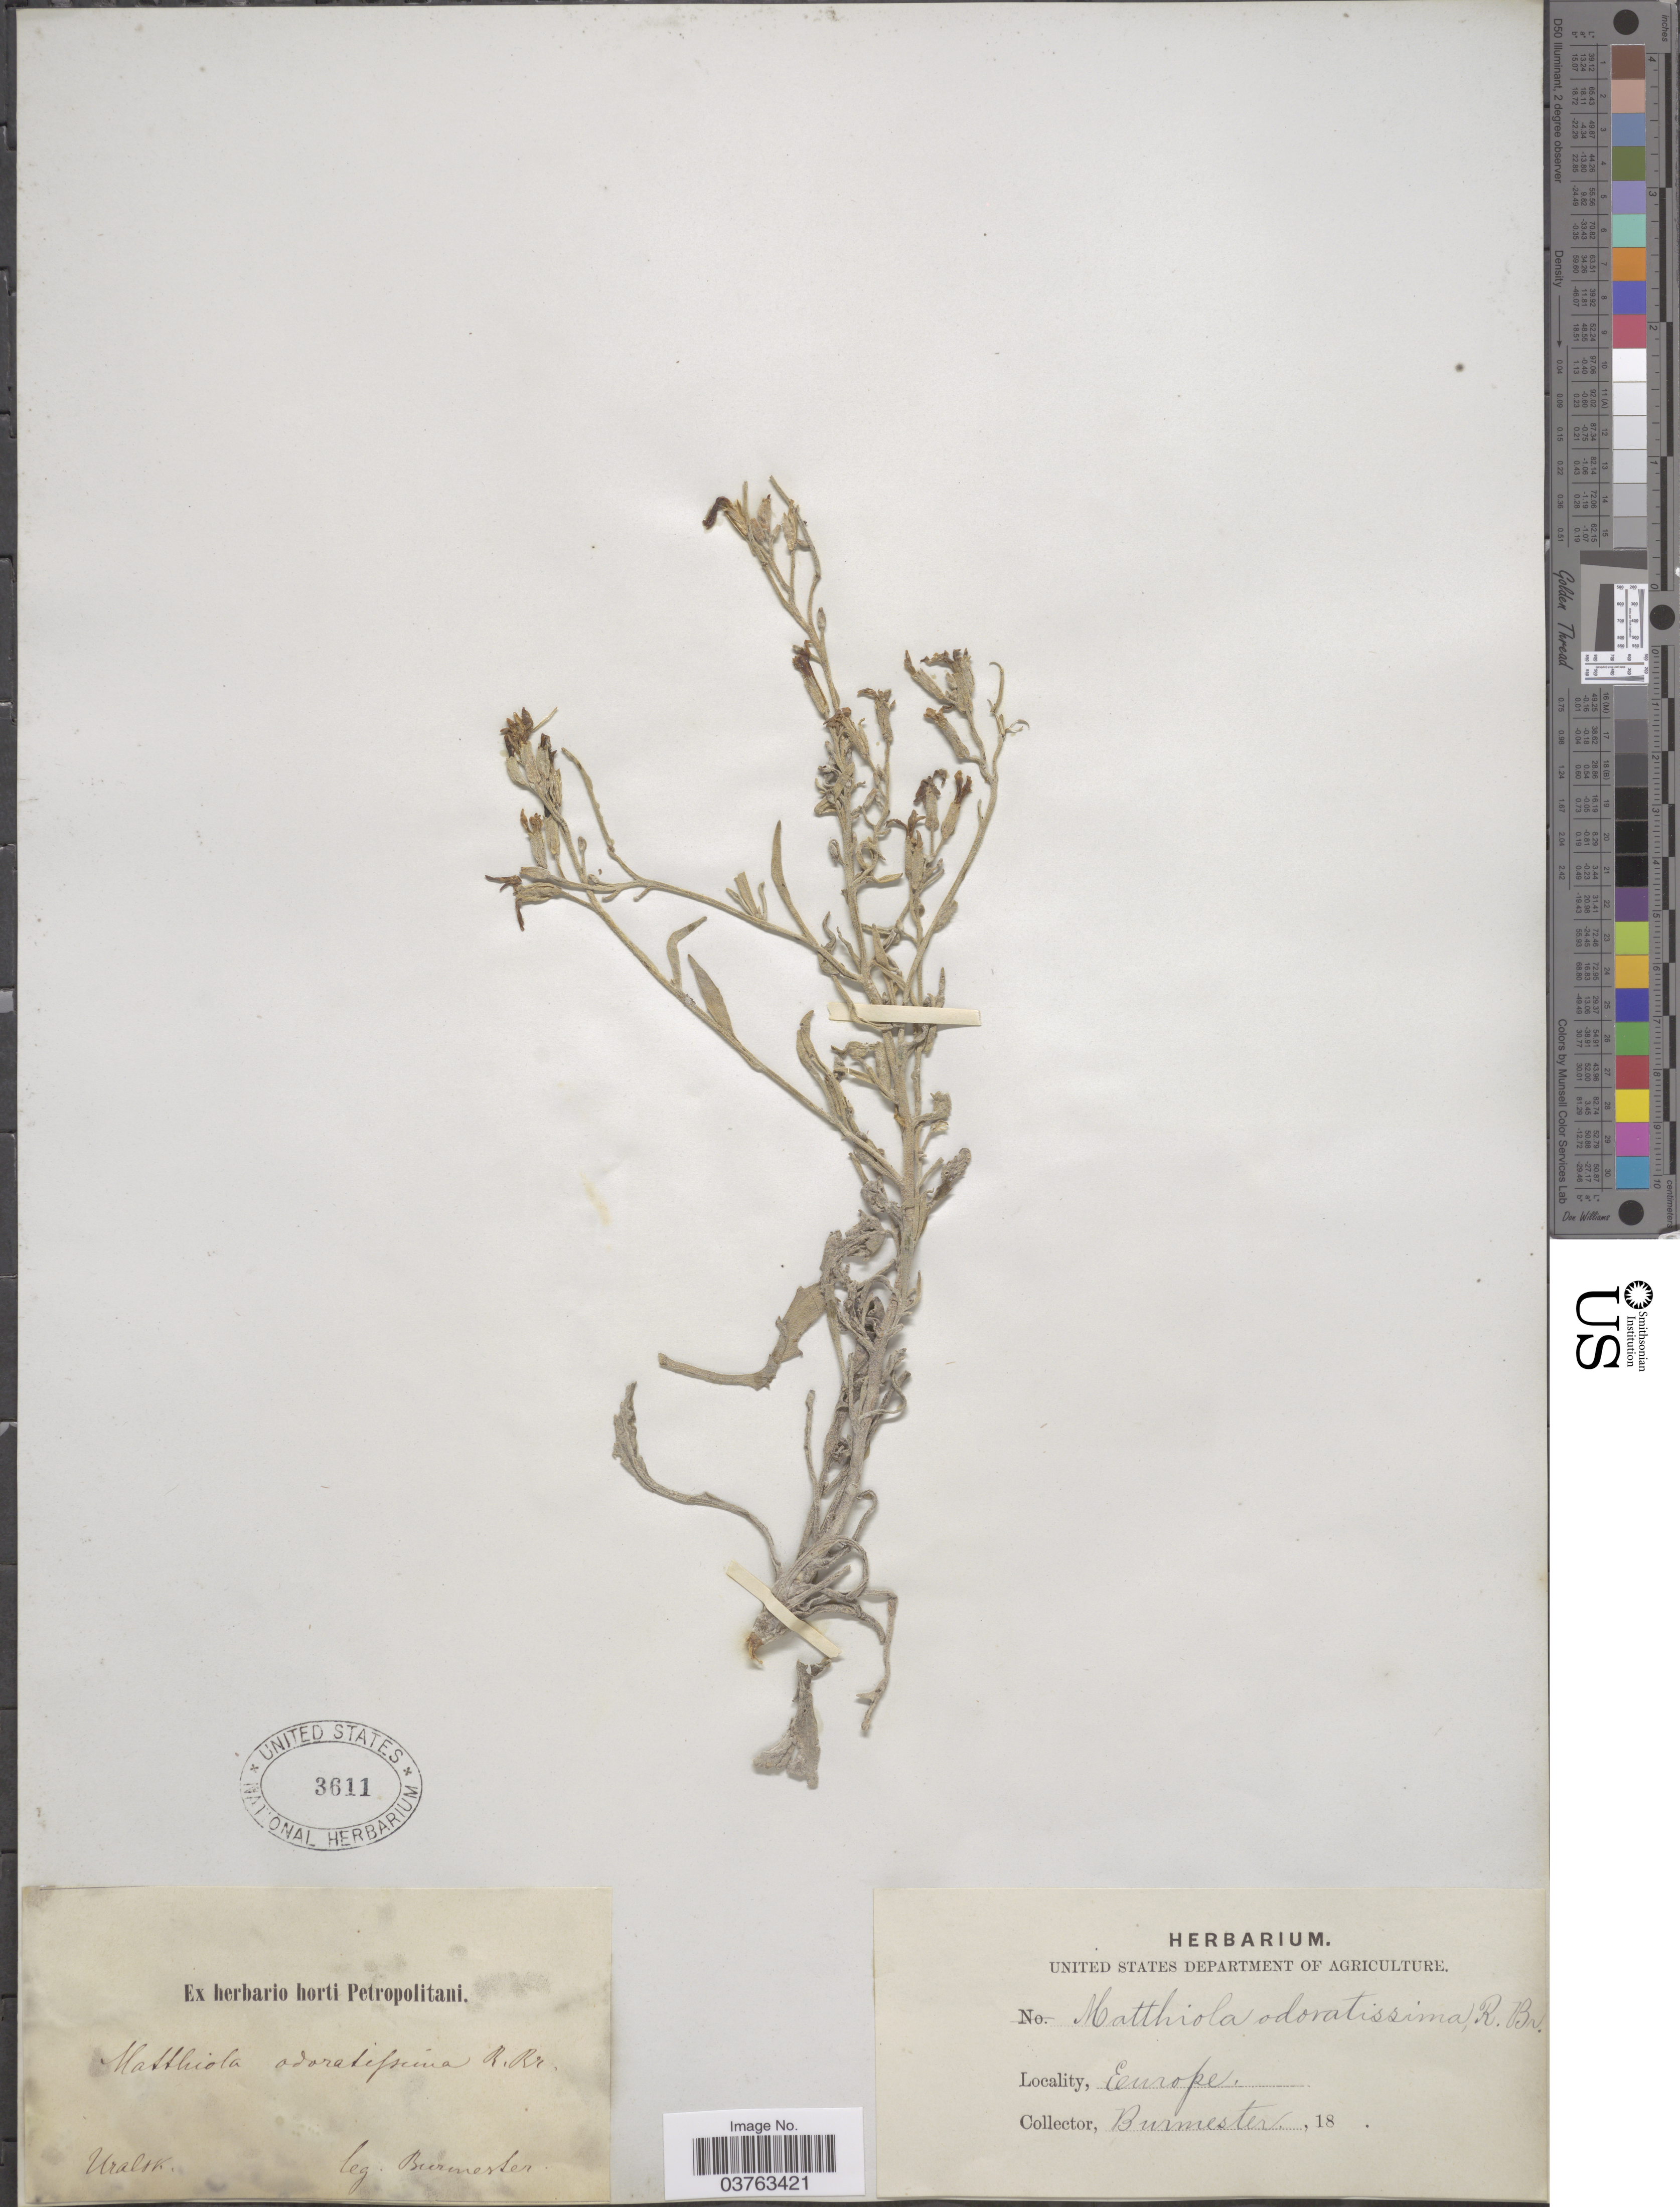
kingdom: Plantae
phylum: Tracheophyta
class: Magnoliopsida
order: Brassicales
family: Brassicaceae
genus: Matthiola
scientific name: Matthiola odoratissima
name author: (M. Bieb.) W.T. Aiton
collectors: Burmester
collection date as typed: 18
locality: Uralsk. Europe.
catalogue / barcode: US 3611